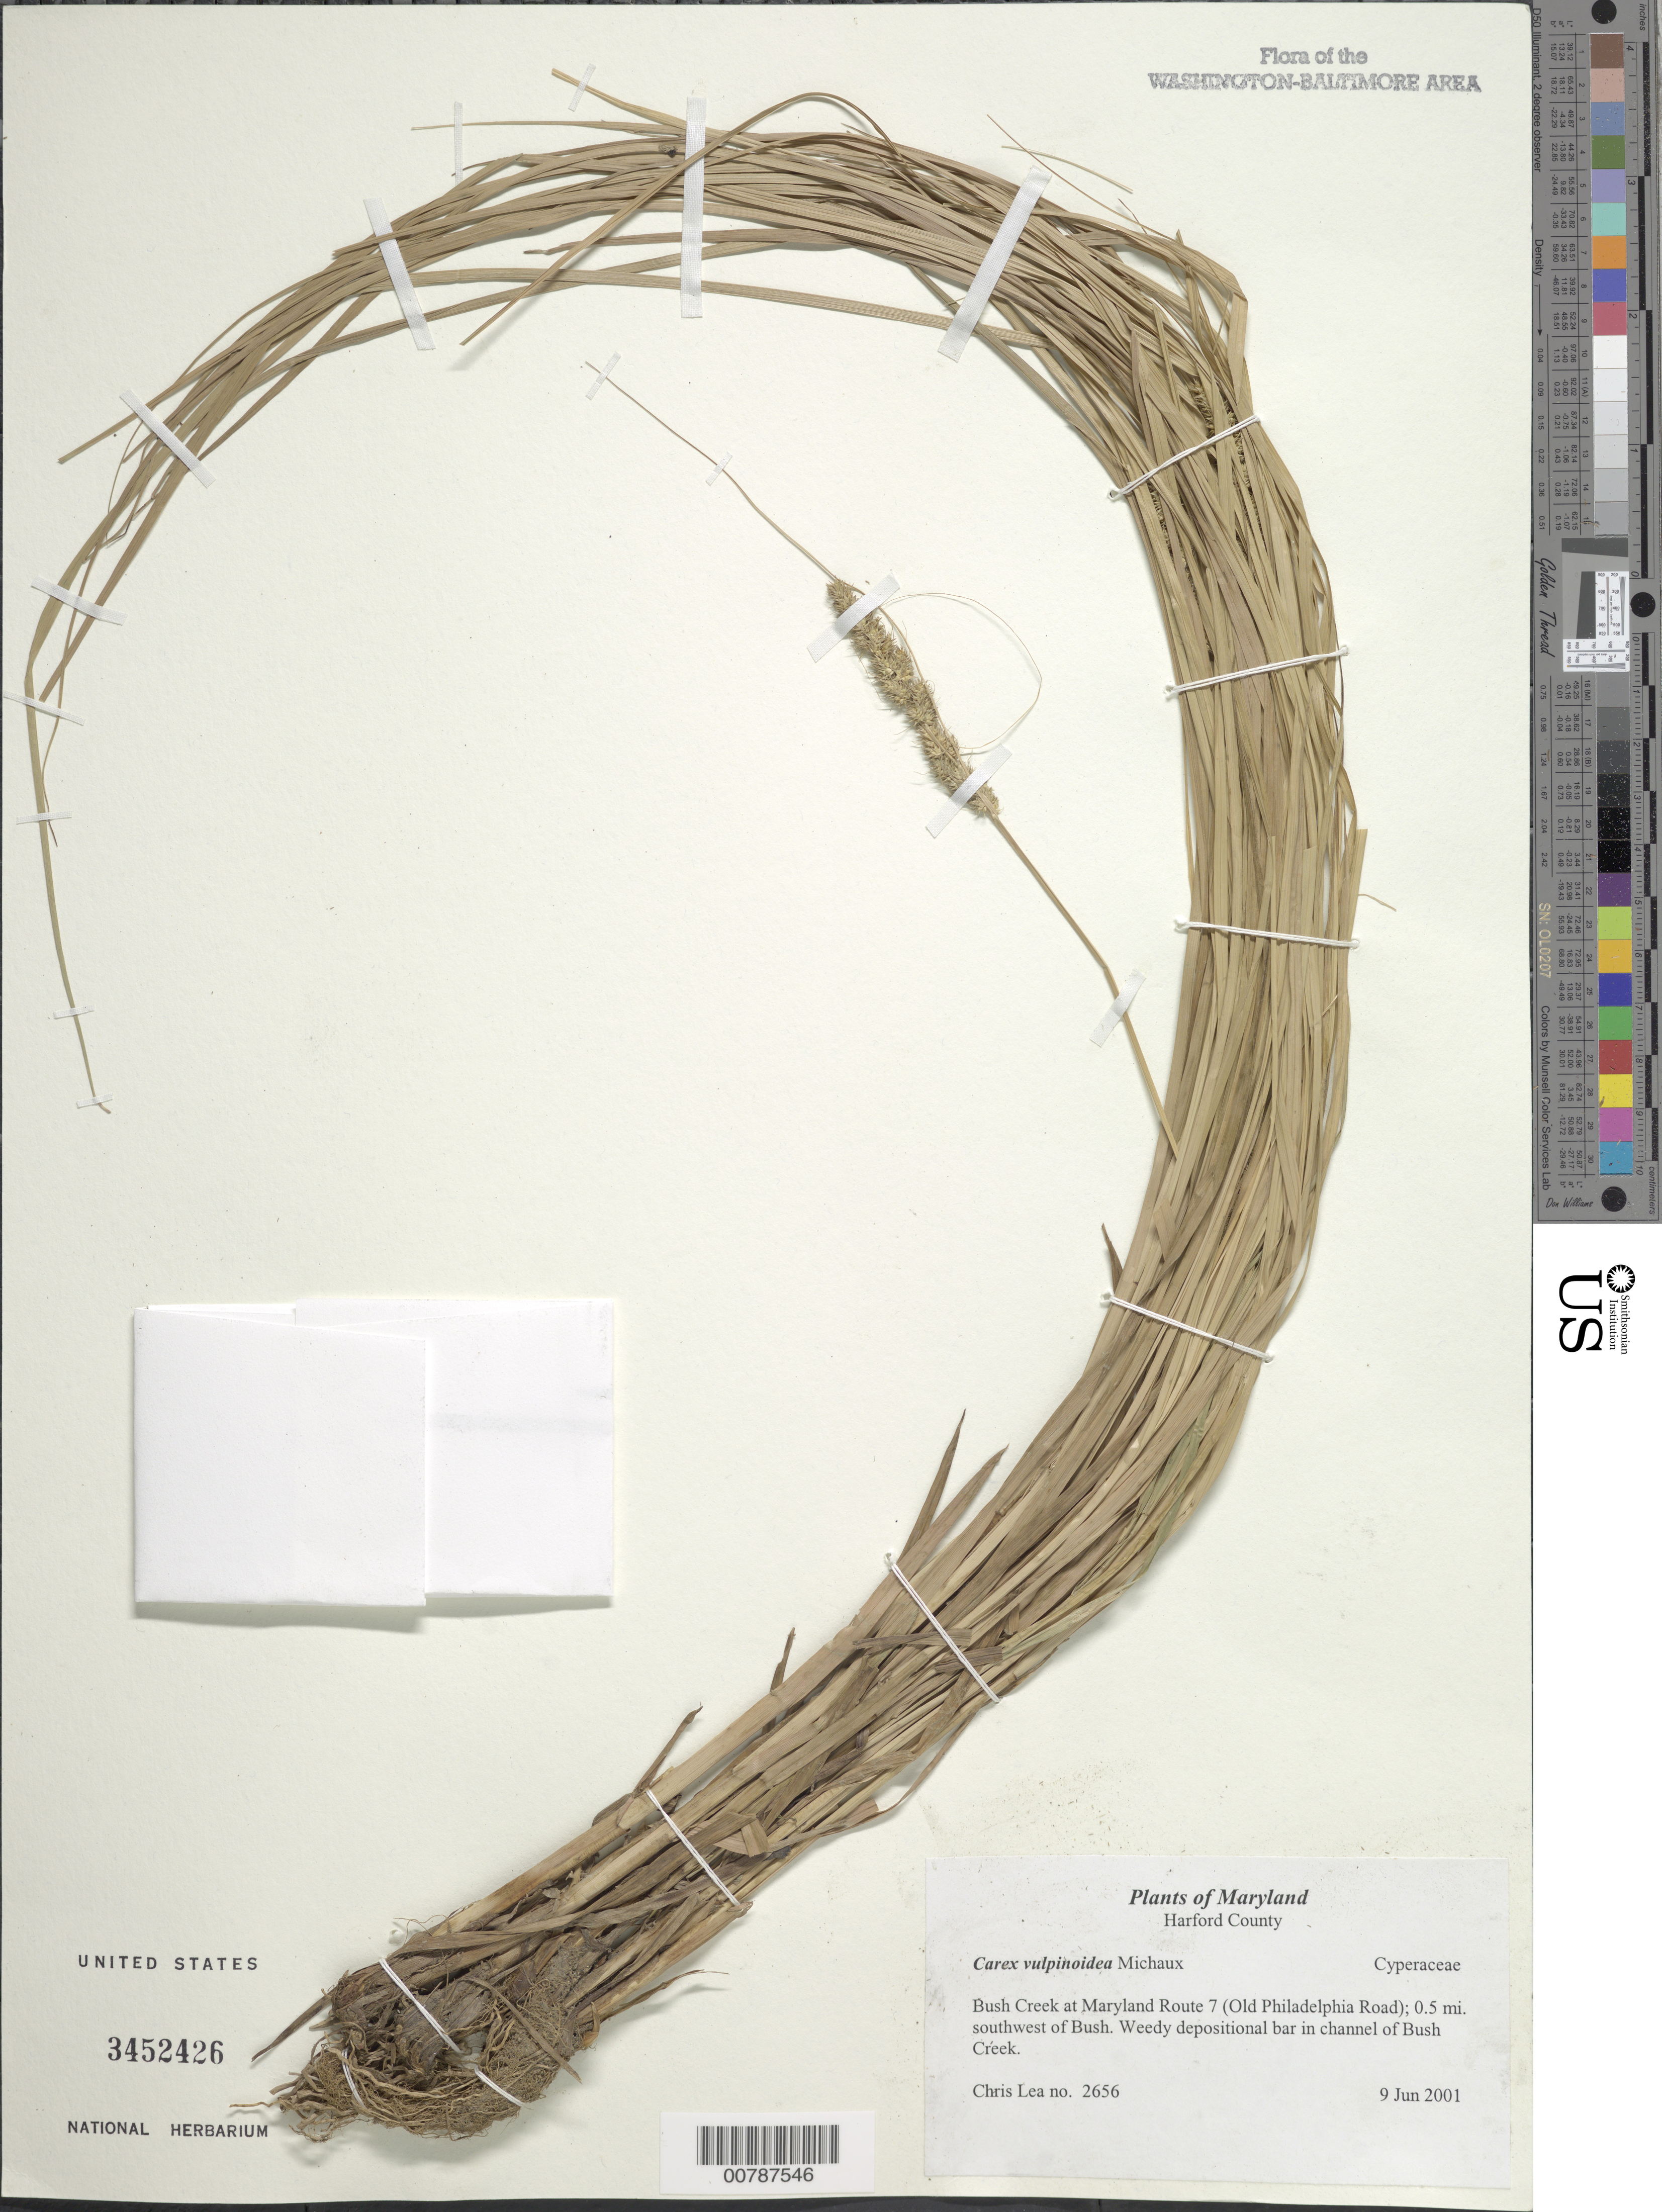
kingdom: Plantae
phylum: Tracheophyta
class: Liliopsida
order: Poales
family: Cyperaceae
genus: Carex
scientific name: Carex vulpinoidea Michx.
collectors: C. Lea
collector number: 2656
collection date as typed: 9 Jun 2001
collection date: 2001-06-09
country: United States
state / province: Maryland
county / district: Harford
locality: Bush Creek at MD Route 7 (Old Philadelphia Road); 0.5 mi. southwest of Bush).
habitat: Weedy depositional bar in channel of Bush Creek.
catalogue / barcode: US 3452426